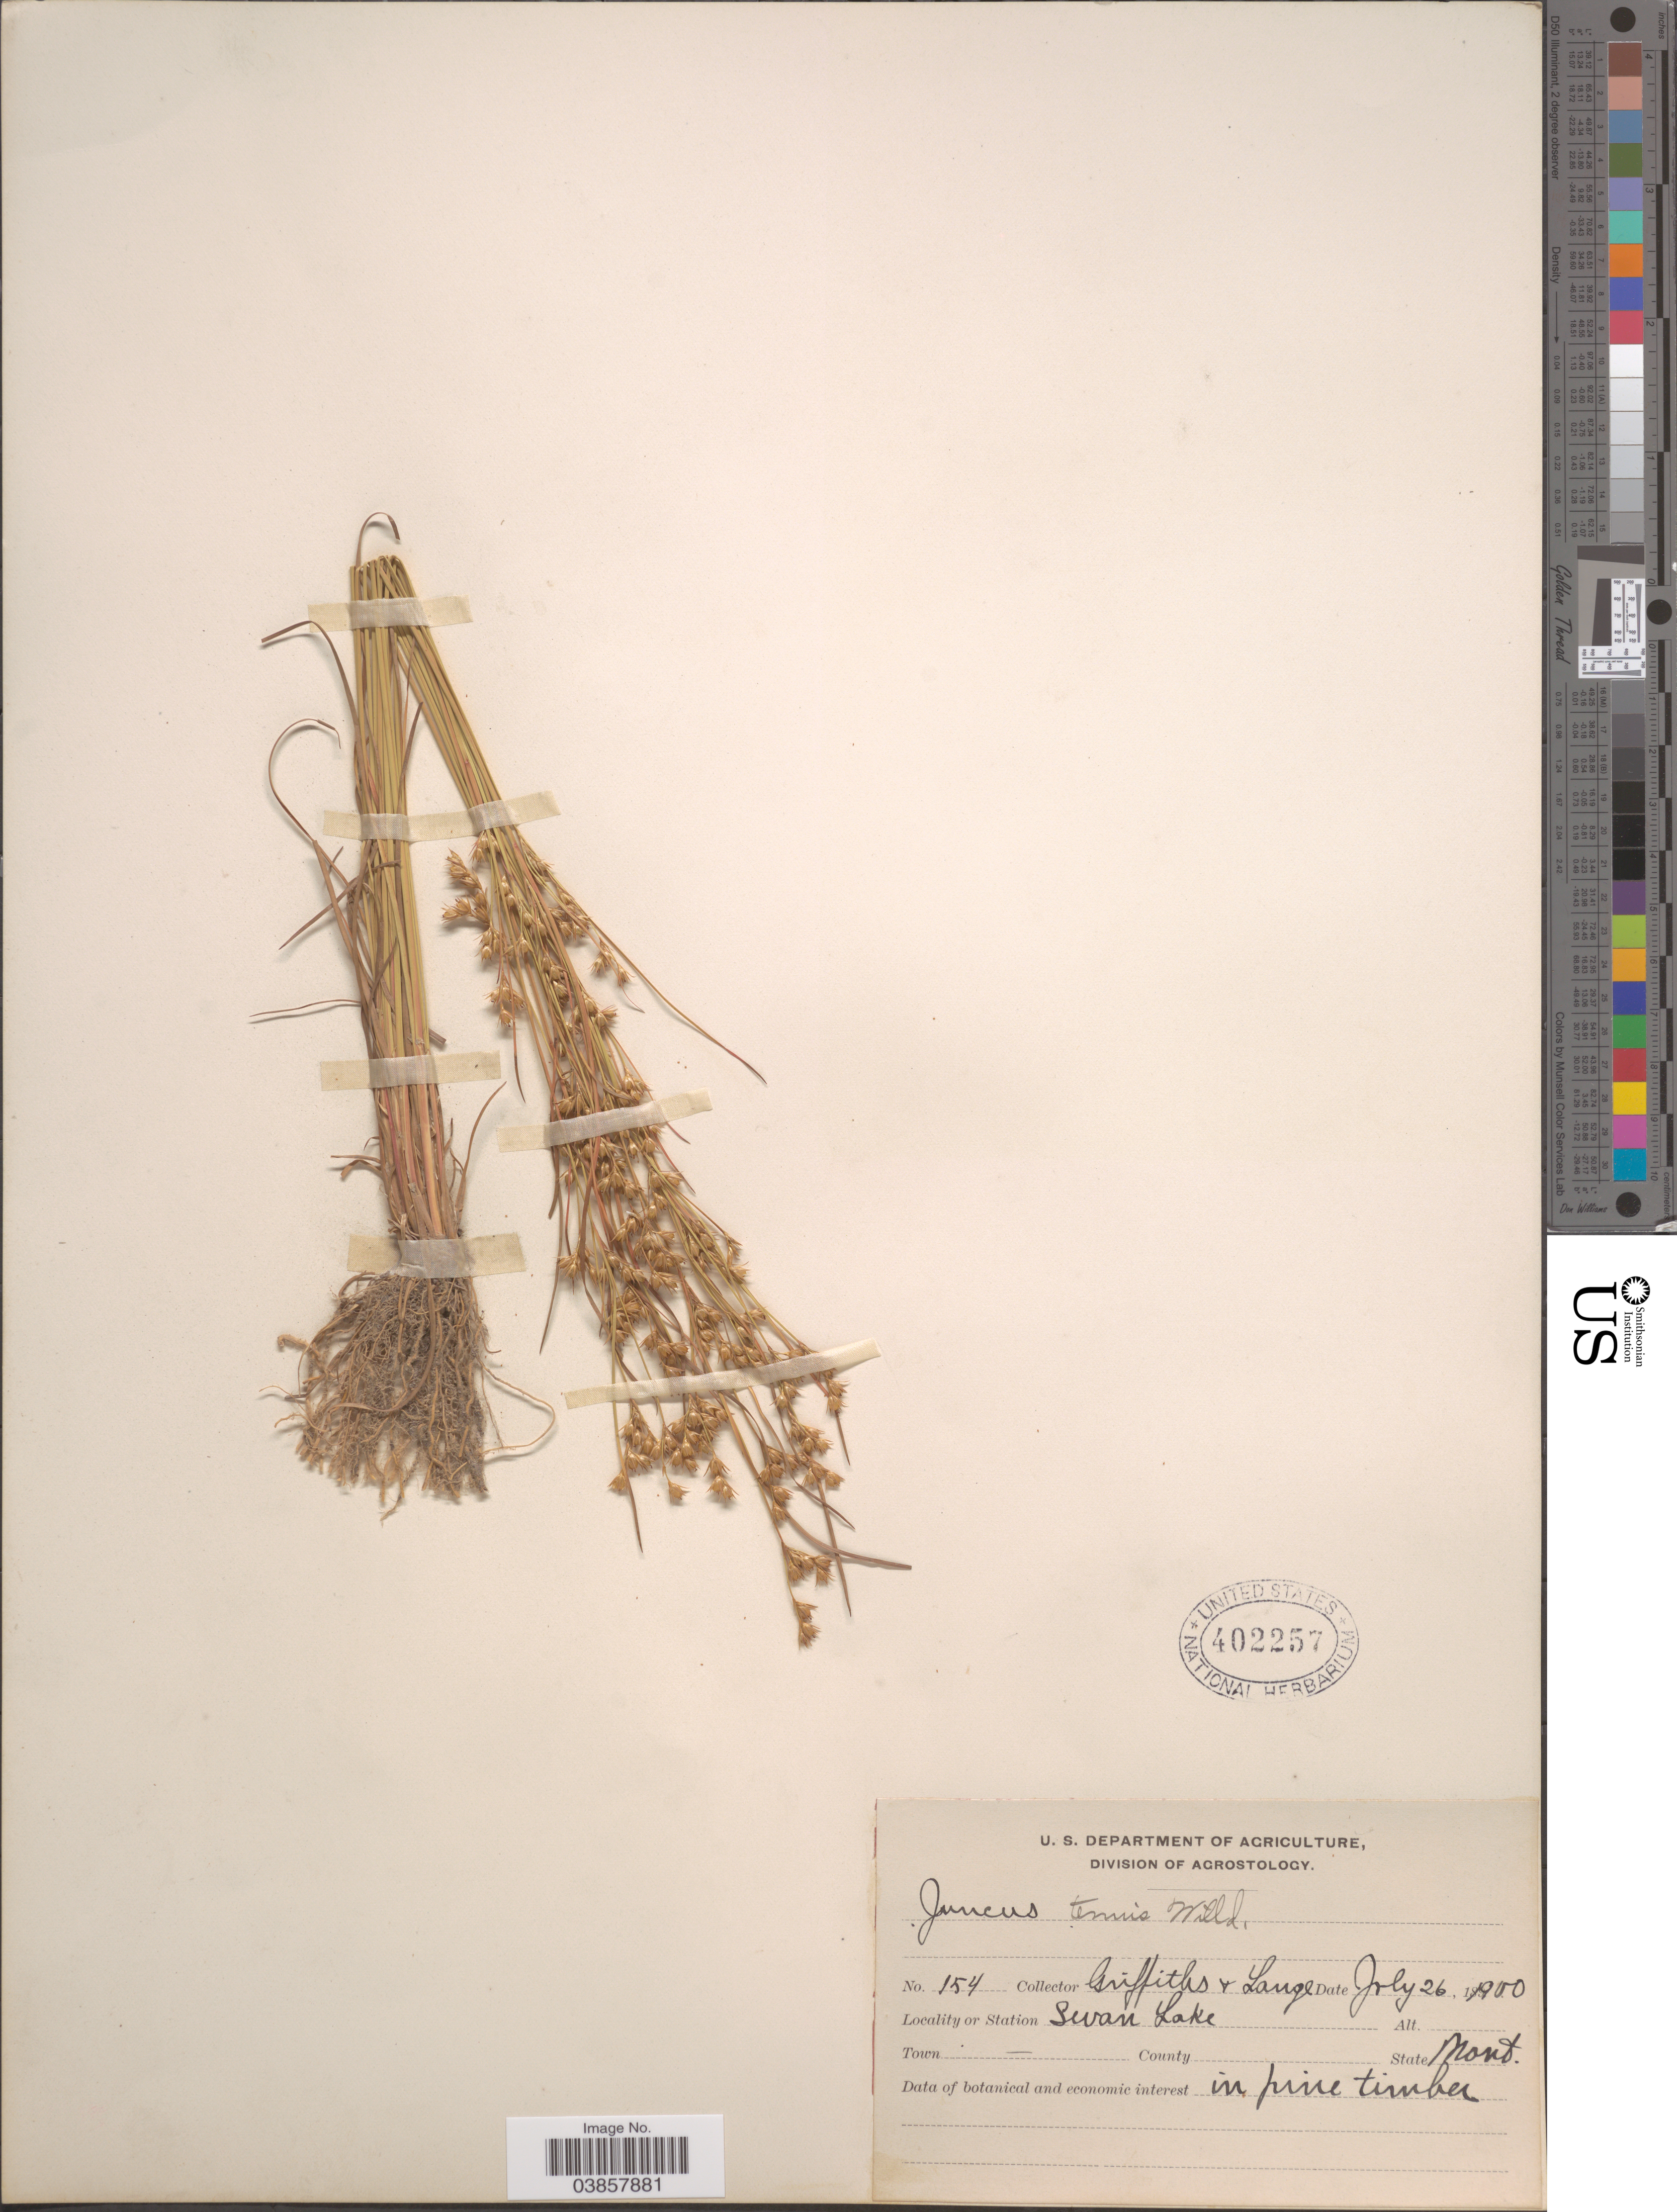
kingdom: Plantae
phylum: Tracheophyta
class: Liliopsida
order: Poales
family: Juncaceae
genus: Juncus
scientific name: Juncus tenuis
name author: Willd.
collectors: -- Griffiths & -- Lange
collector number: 154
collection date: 1900-07-26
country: United States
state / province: Montana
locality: Swan Lake.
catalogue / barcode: US 402257